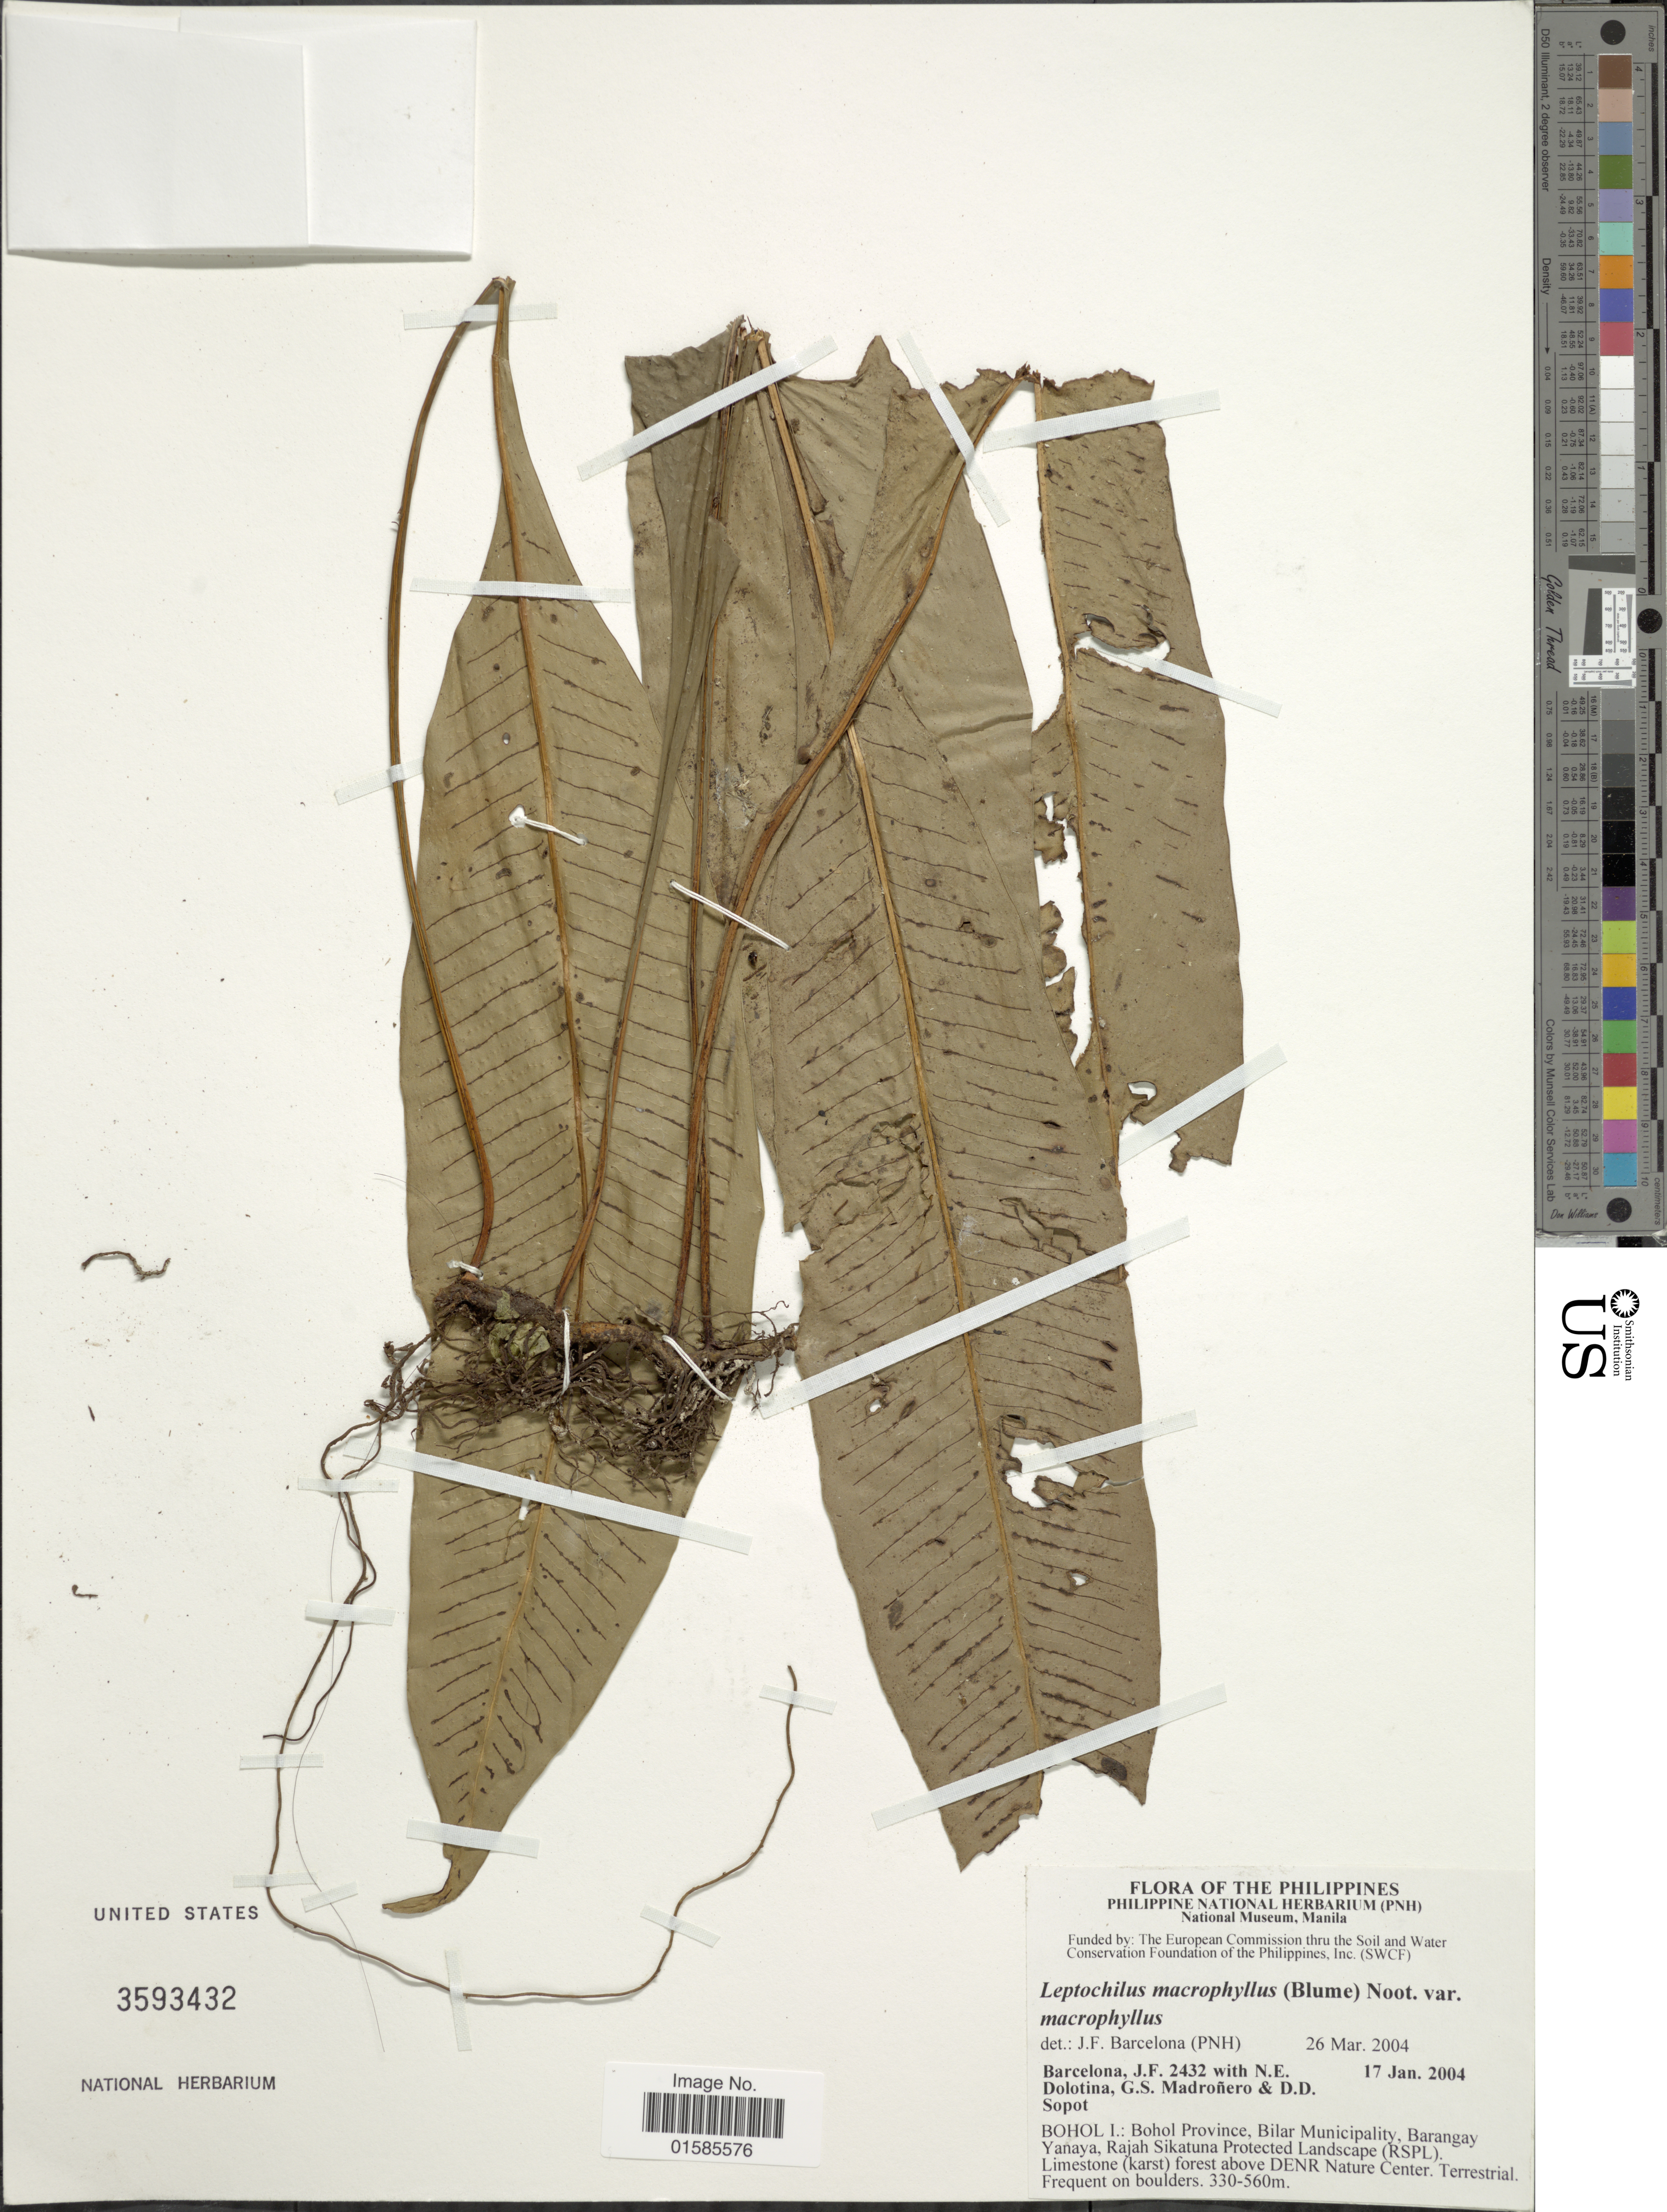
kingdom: Plantae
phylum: Tracheophyta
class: Polypodiopsida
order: Polypodiales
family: Polypodiaceae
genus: Leptochilus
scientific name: Leptochilus macrophyllus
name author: (Blume) Noot.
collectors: J. F. Barcelona, N. Dolotina, G. Madroñero & D. Sopot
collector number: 2432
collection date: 2004-01-17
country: Philippines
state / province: Central Visayas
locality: The Philippines, bohol I.: Bohol Province, Bilar Municipality, Barangay, Yanaya, Rajah Sikatuna Protected Landscape (RSPL). Limestone (karst) forest above DENR Nature Center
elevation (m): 330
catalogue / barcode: US 3593432